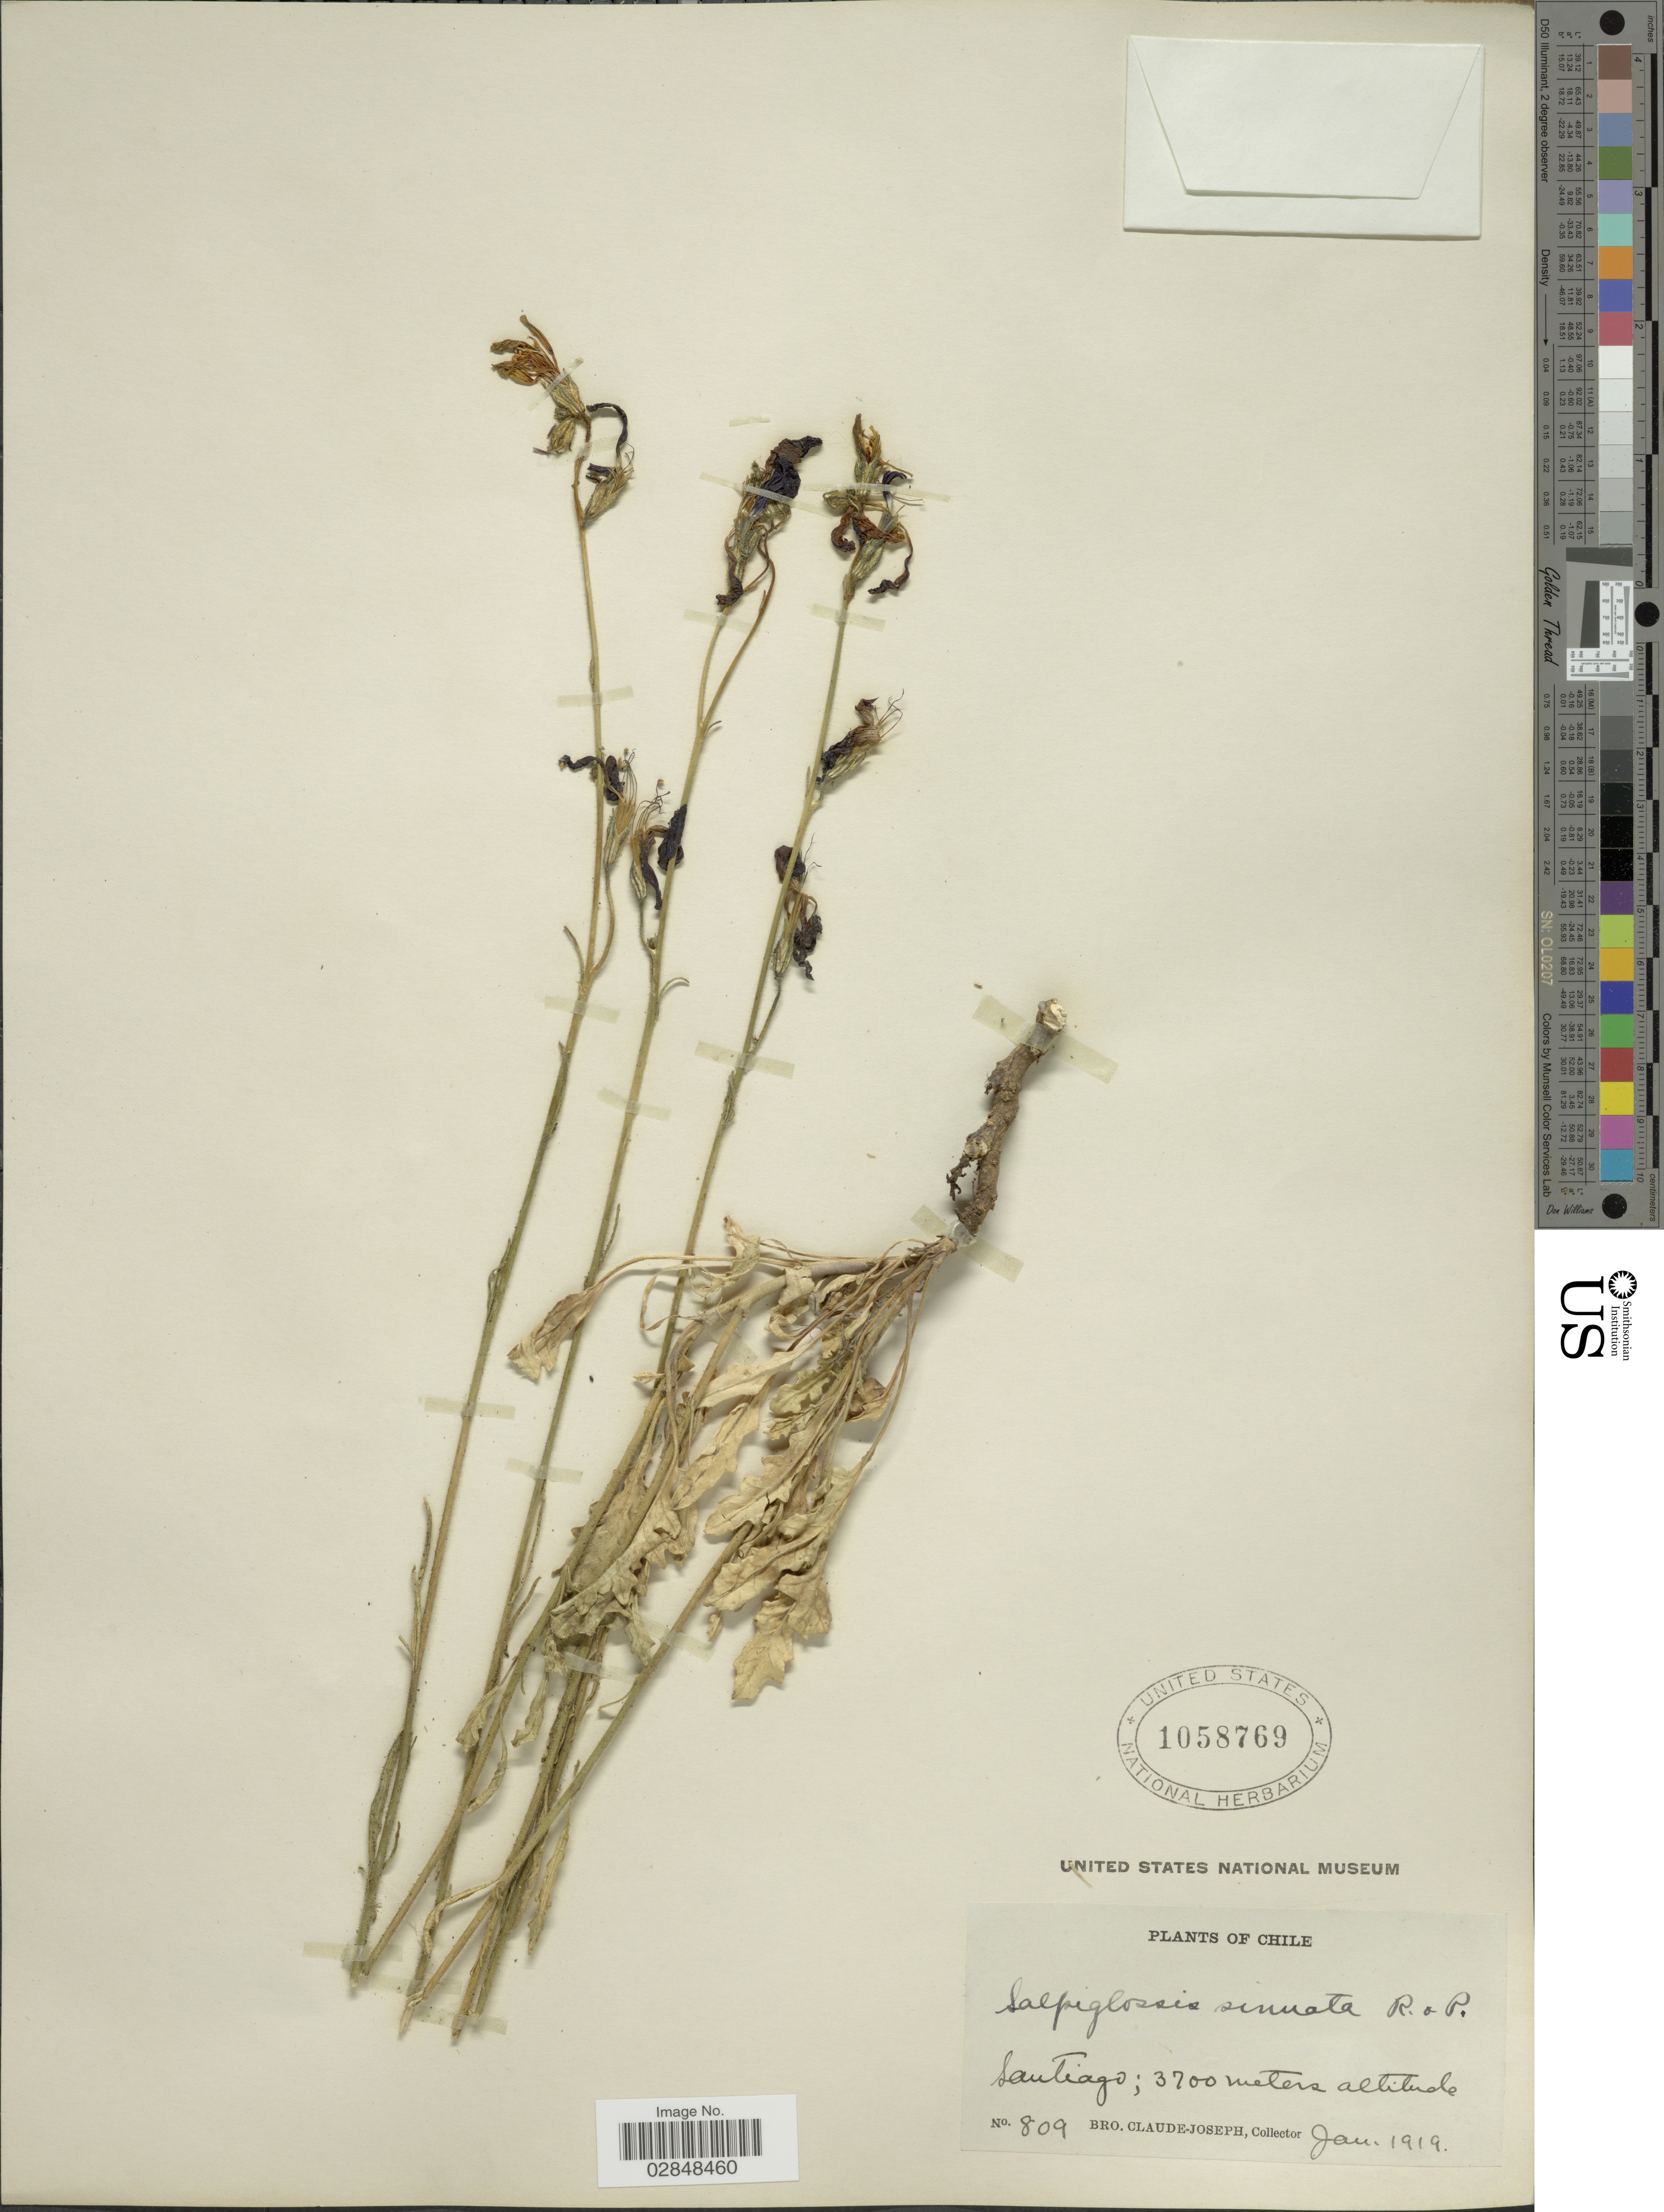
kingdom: Plantae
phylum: Tracheophyta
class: Magnoliopsida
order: Solanales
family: Solanaceae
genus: Salpiglossis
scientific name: Salpiglossis sinuata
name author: Ruiz & Pav.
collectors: Bro. Claude-Joseph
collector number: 809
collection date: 1919-01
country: Chile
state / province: Región Metropolitana (RM)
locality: Santiago.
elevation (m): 3700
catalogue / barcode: US 1058769